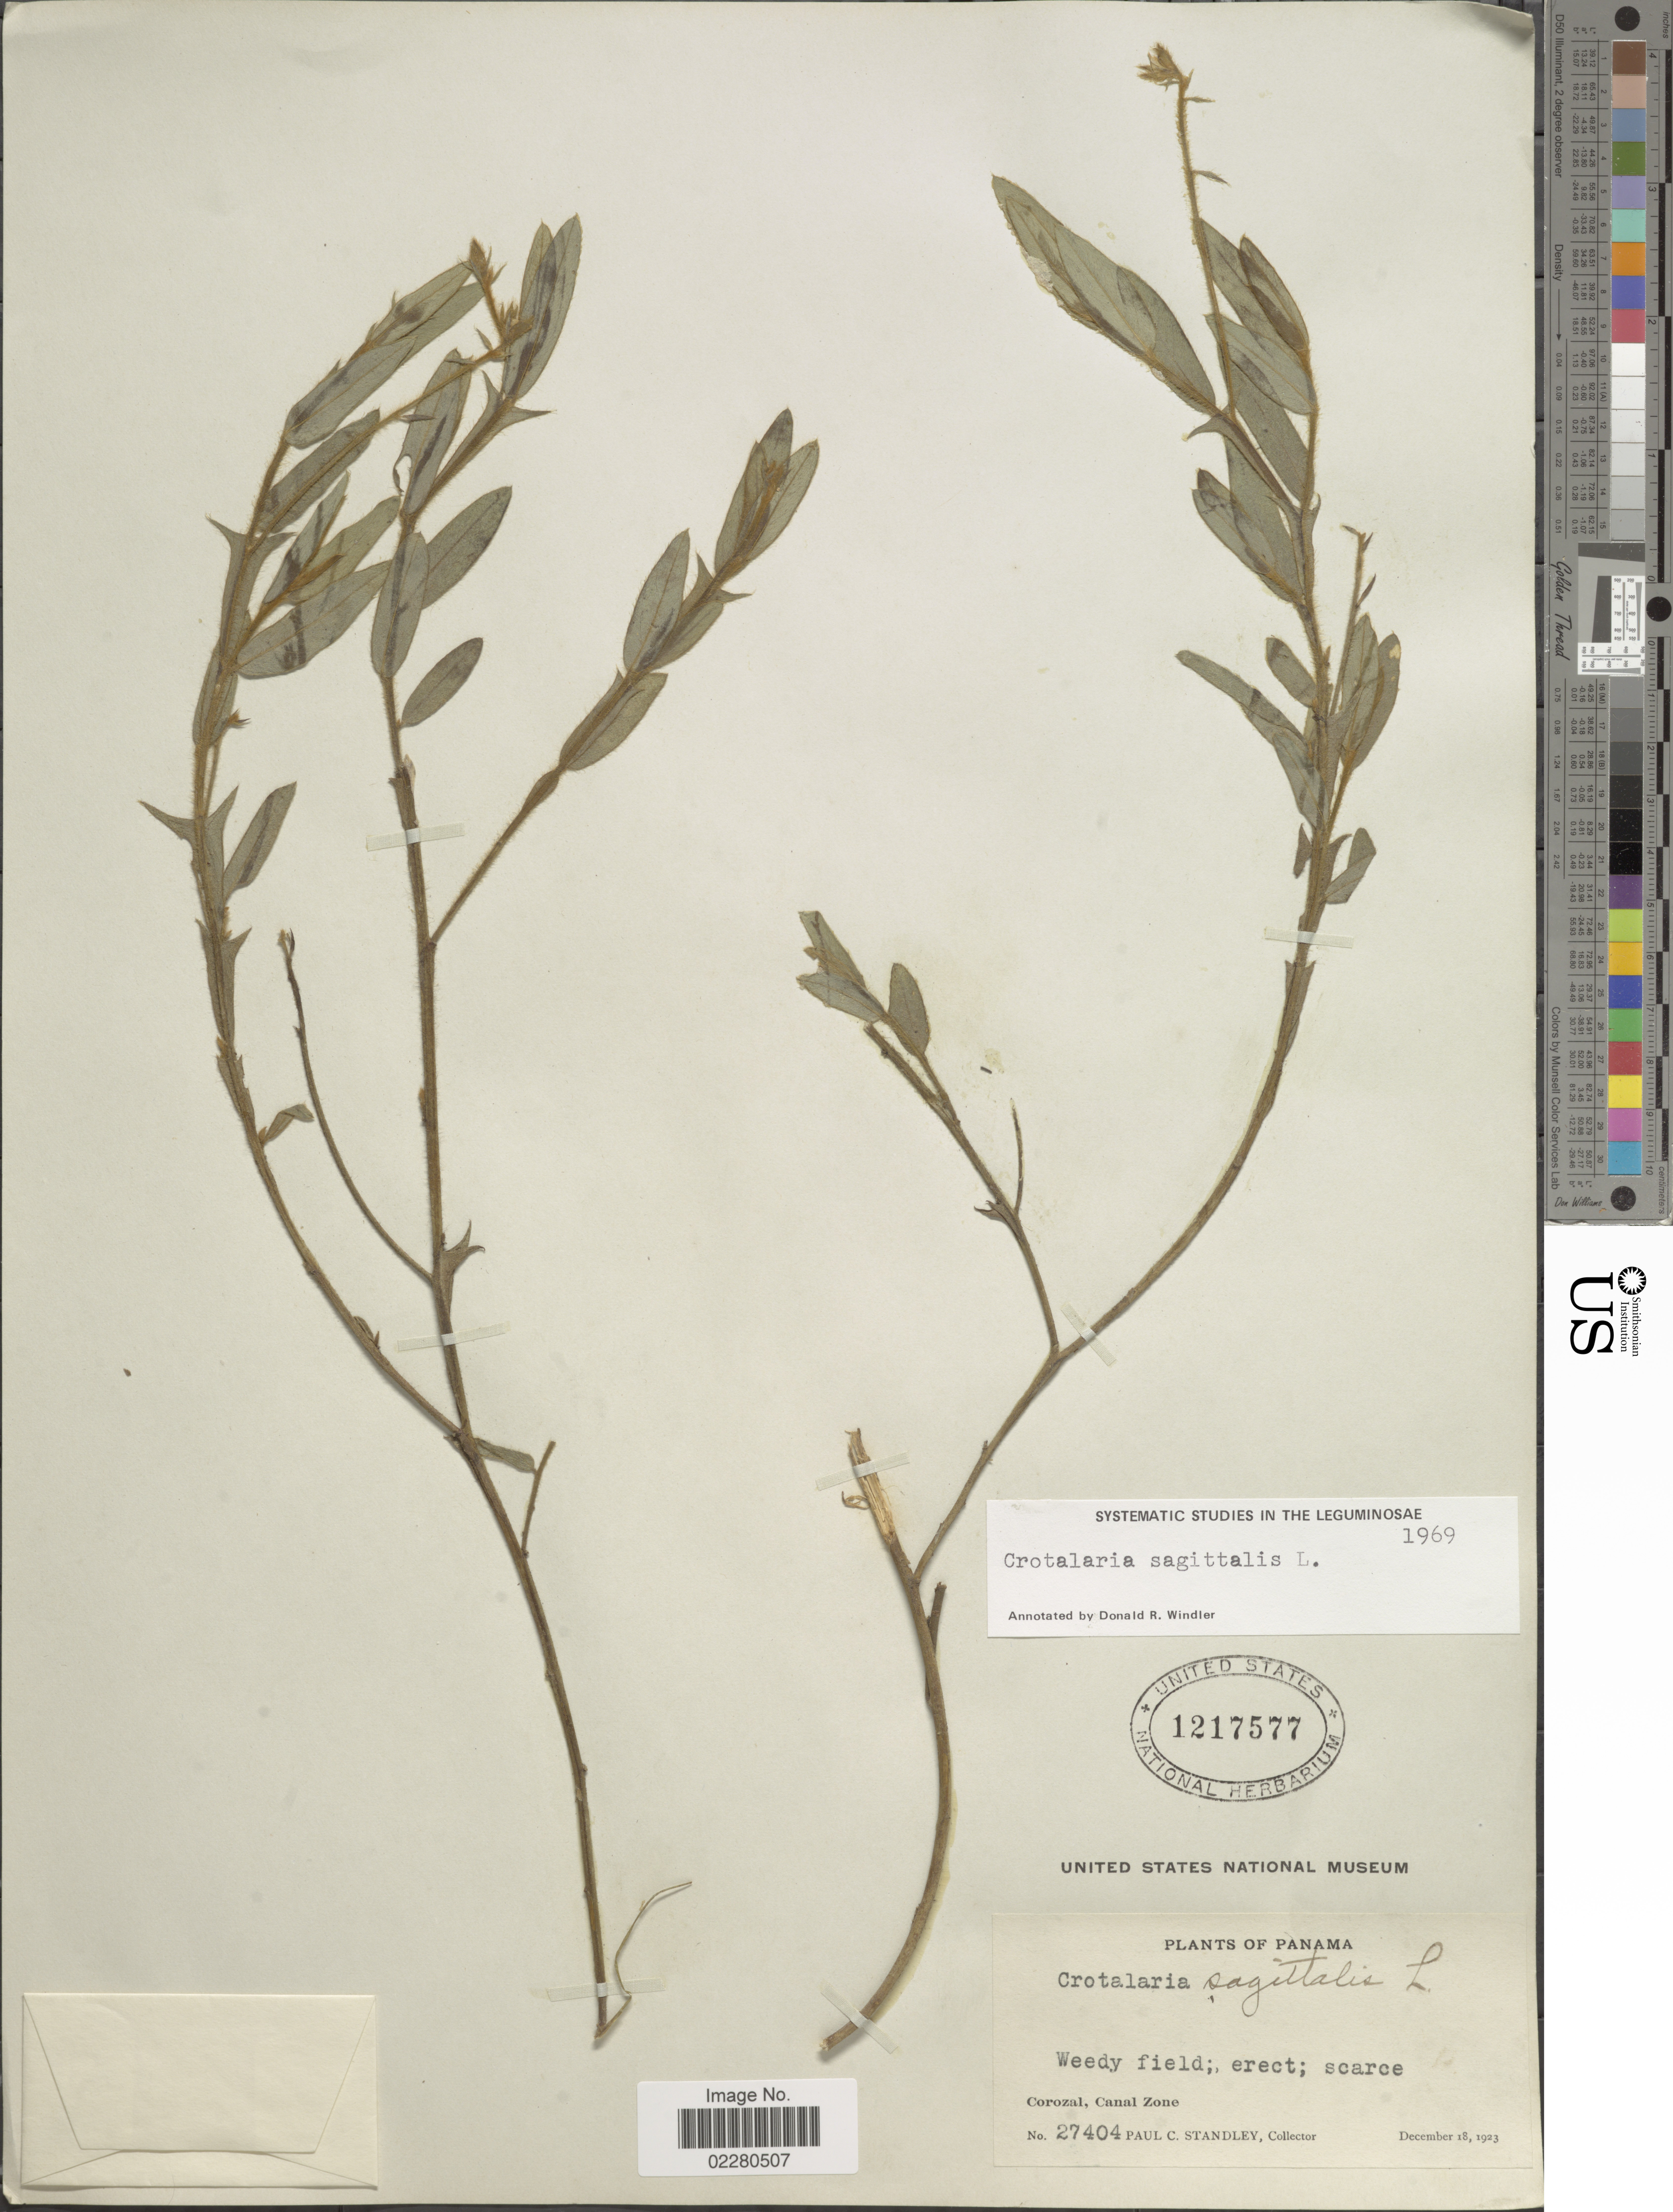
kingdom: Plantae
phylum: Tracheophyta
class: Magnoliopsida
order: Fabales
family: Fabaceae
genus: Crotalaria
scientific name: Crotalaria sagittalis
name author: L.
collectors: P. C. Standley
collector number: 27404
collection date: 1923-12-18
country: Panama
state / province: Colón / Panamá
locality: Corozal, Canal Zone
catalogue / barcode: US 1217577